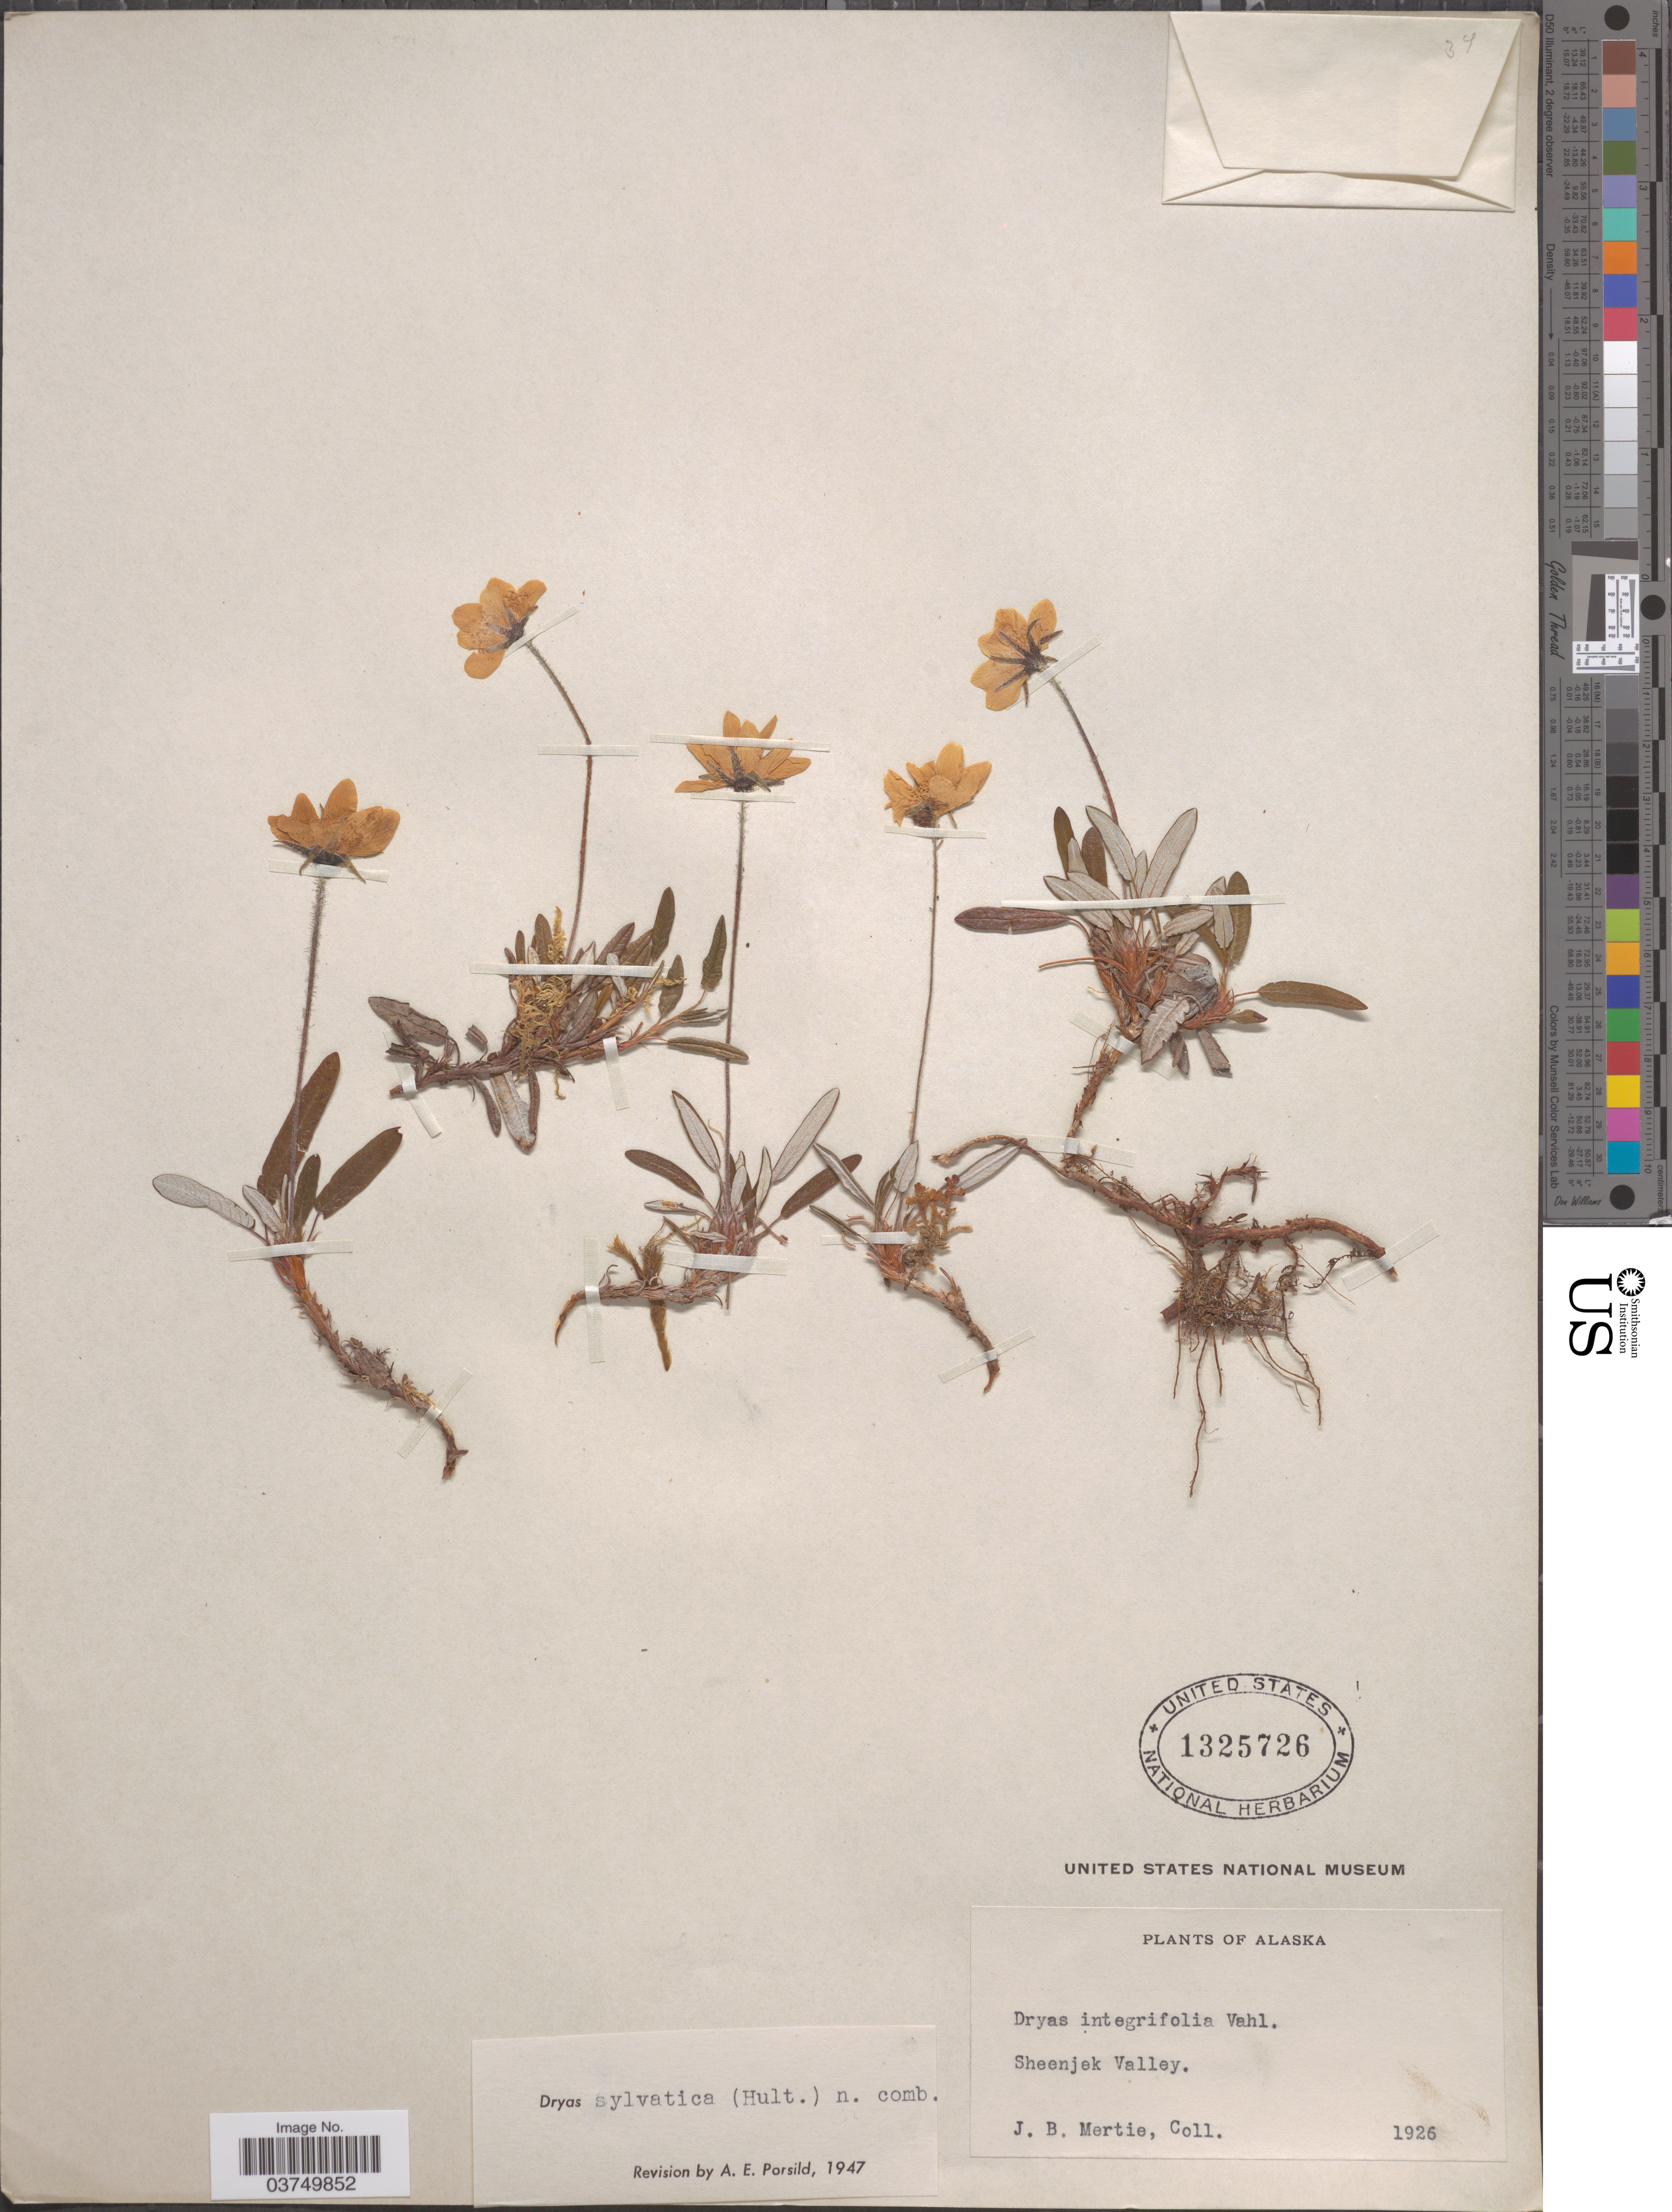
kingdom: Plantae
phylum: Tracheophyta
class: Magnoliopsida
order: Rosales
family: Rosaceae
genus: Dryas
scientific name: Dryas sylvatica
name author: (Hultén) A.E. Porsild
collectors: J. Mertie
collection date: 1926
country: United States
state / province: Alaska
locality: Sheenjek Valley.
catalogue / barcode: US 1325726